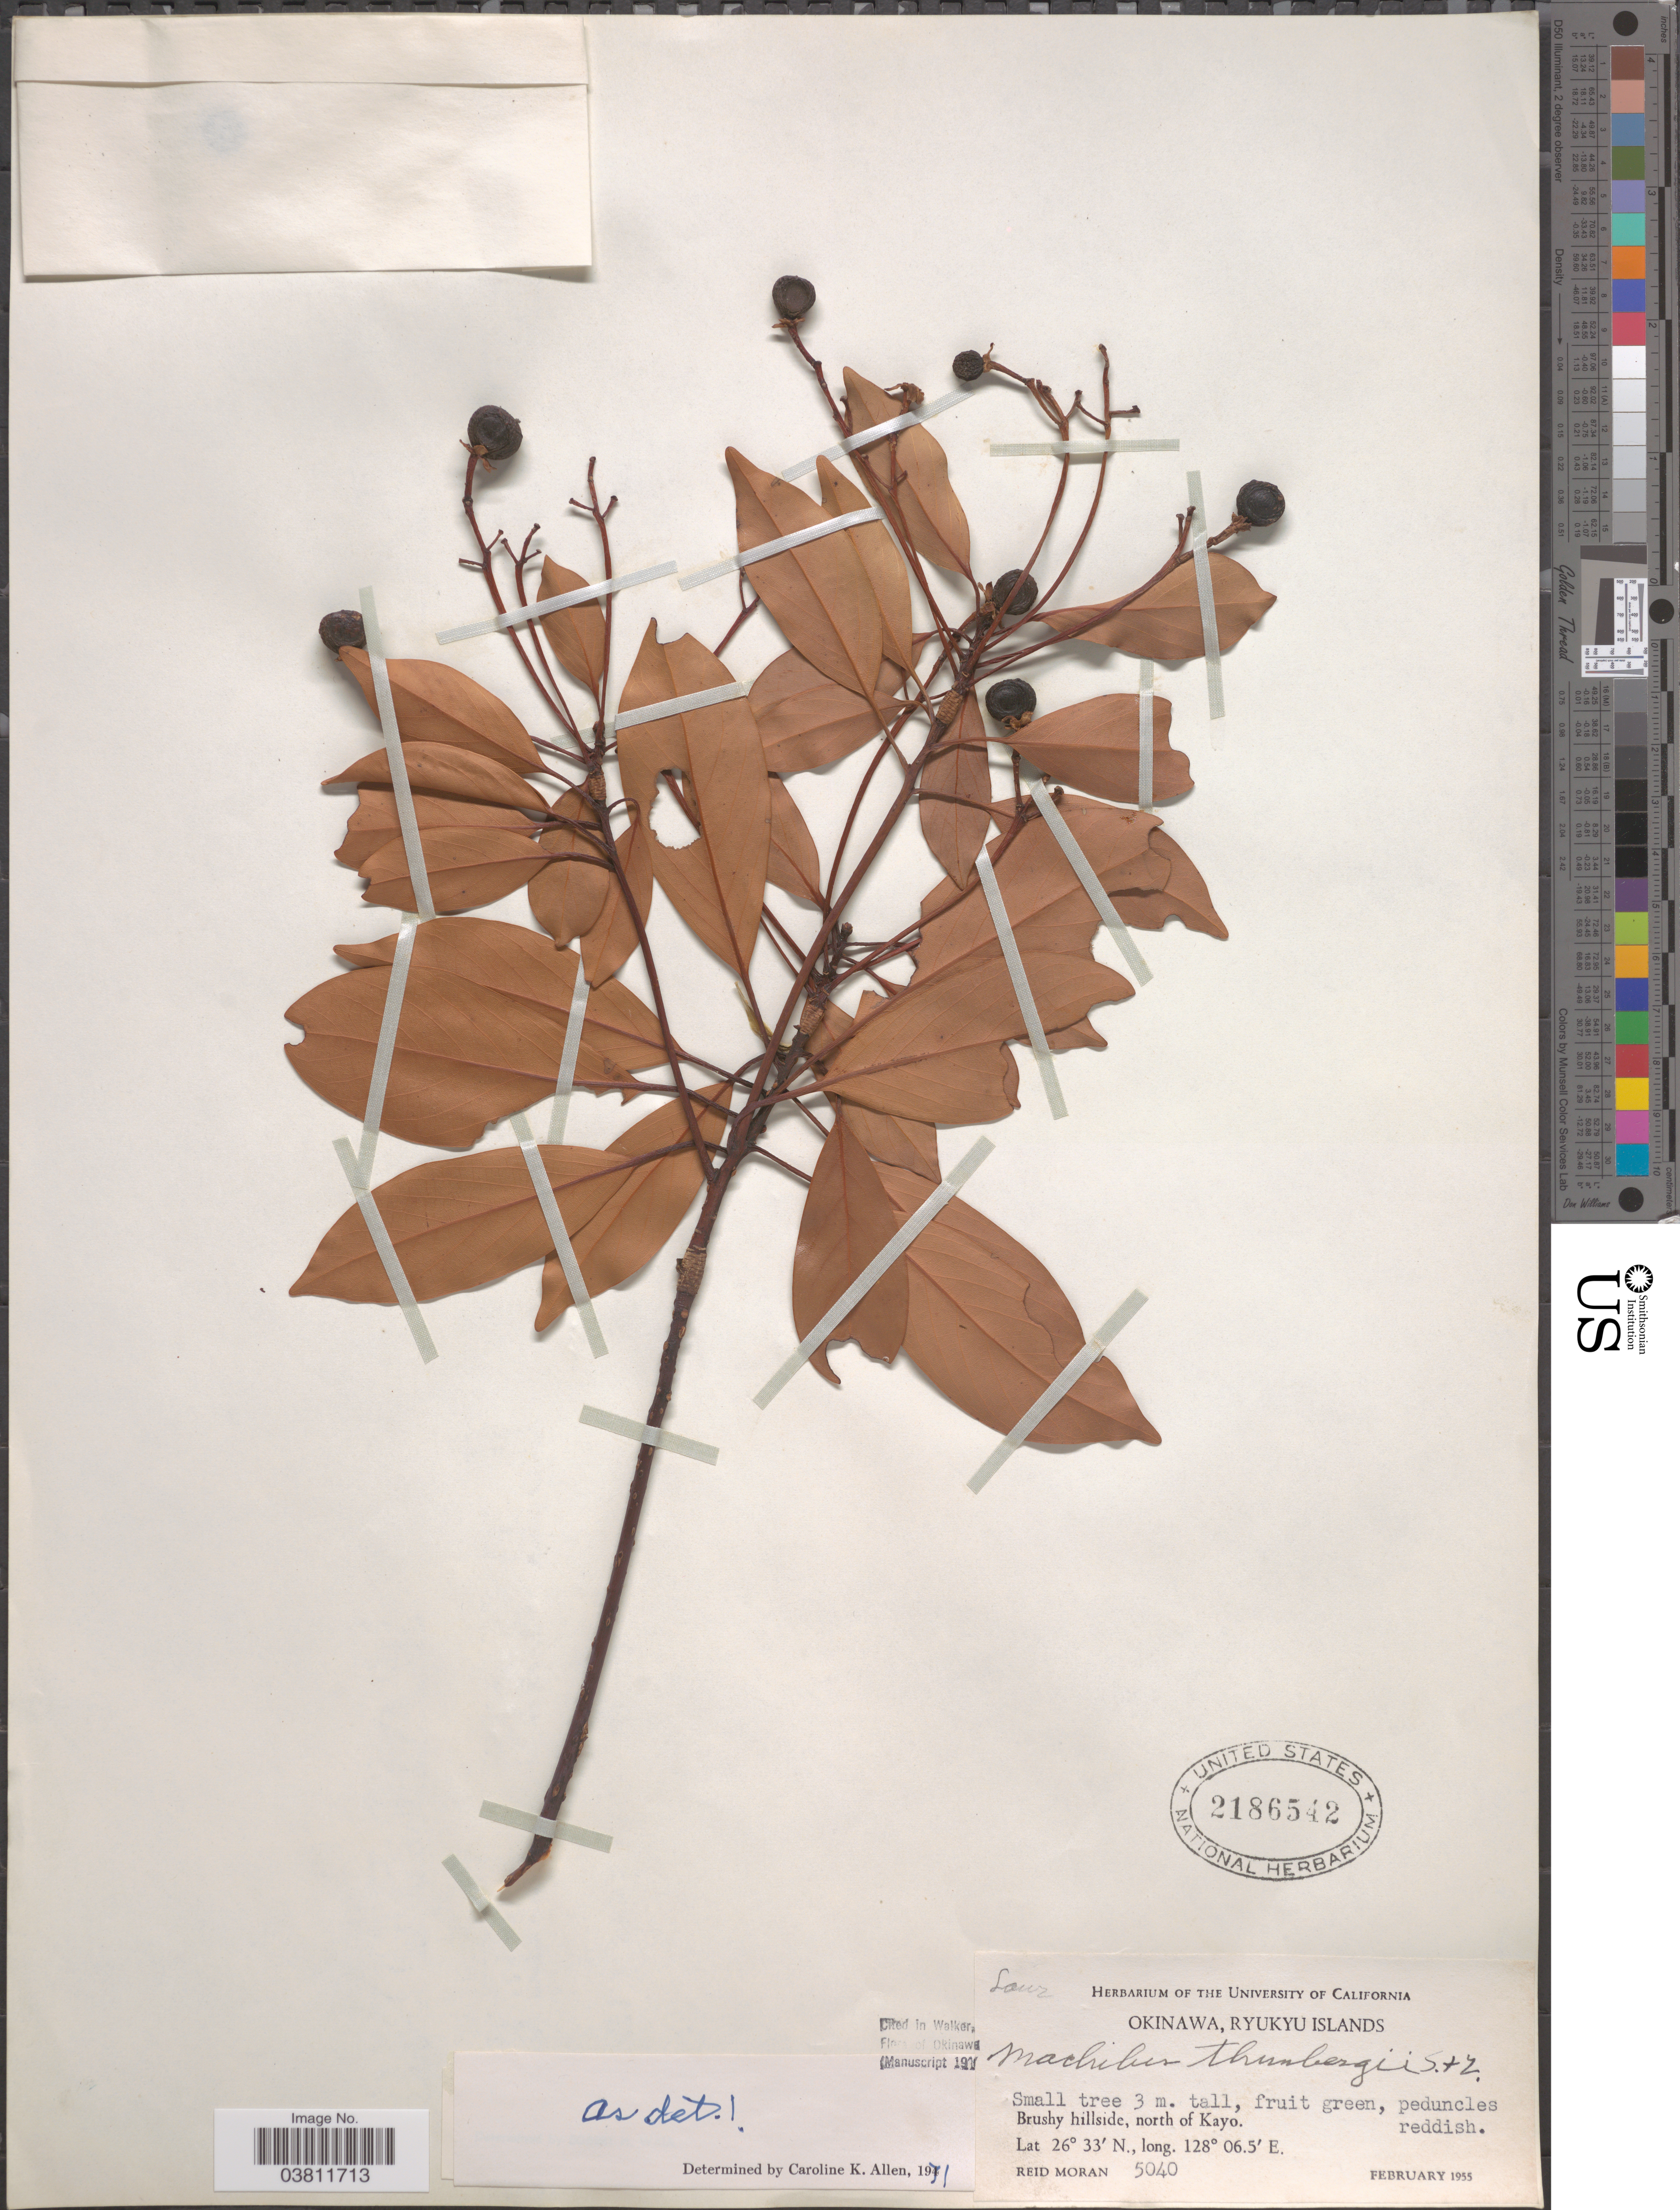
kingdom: Plantae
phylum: Tracheophyta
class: Magnoliopsida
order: Laurales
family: Lauraceae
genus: Machilus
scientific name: Machilus thunbergii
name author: Siebold & Zucc.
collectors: R. V. Moran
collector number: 5040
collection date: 1955-02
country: Japan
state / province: Okinawa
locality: Ryukyu Islands. North of Kayo.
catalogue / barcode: US 2186542